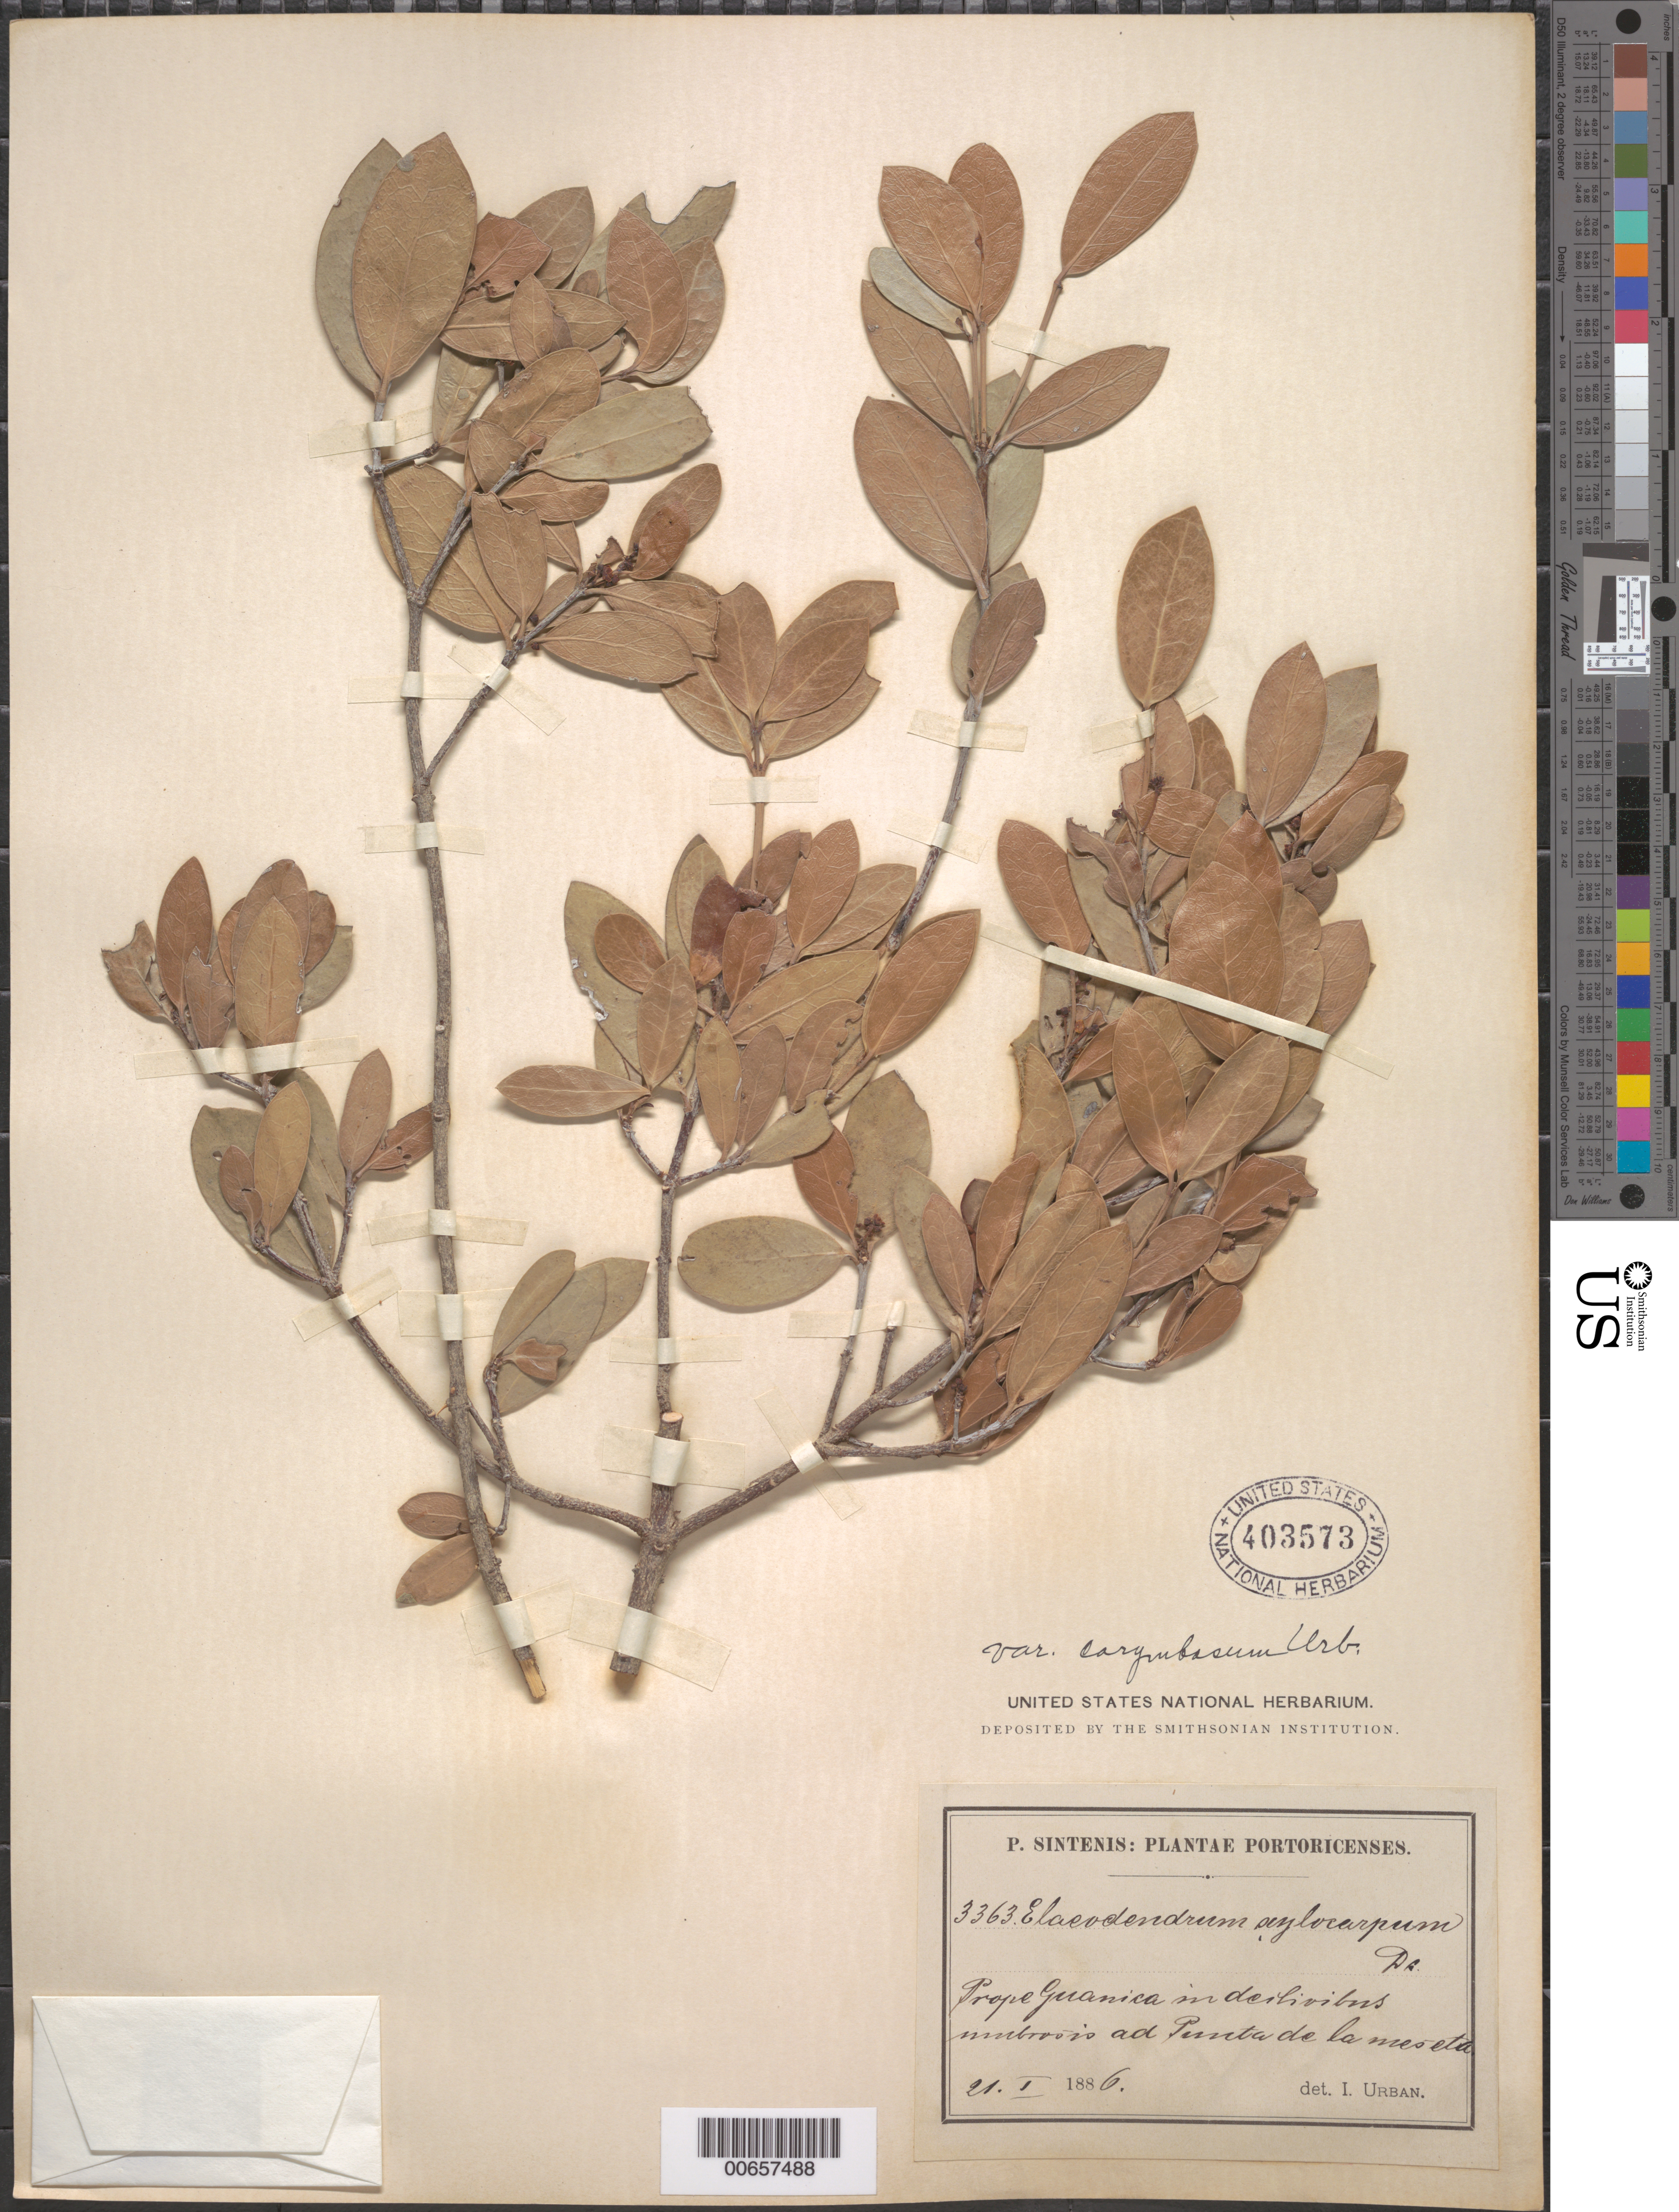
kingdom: Plantae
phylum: Tracheophyta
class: Magnoliopsida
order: Celastrales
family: Celastraceae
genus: Elaeodendron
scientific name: Elaeodendron xylocarpum var. corymbosum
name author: (Vahl) Urb.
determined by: Urban, Ignatz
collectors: P. Sintenis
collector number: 3363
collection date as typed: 21 Jan 1886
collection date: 1886-01-21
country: Puerto Rico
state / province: Guánica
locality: Prope Guanica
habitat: In declivibus umbrosis ad Punta de la meseta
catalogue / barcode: US 403573